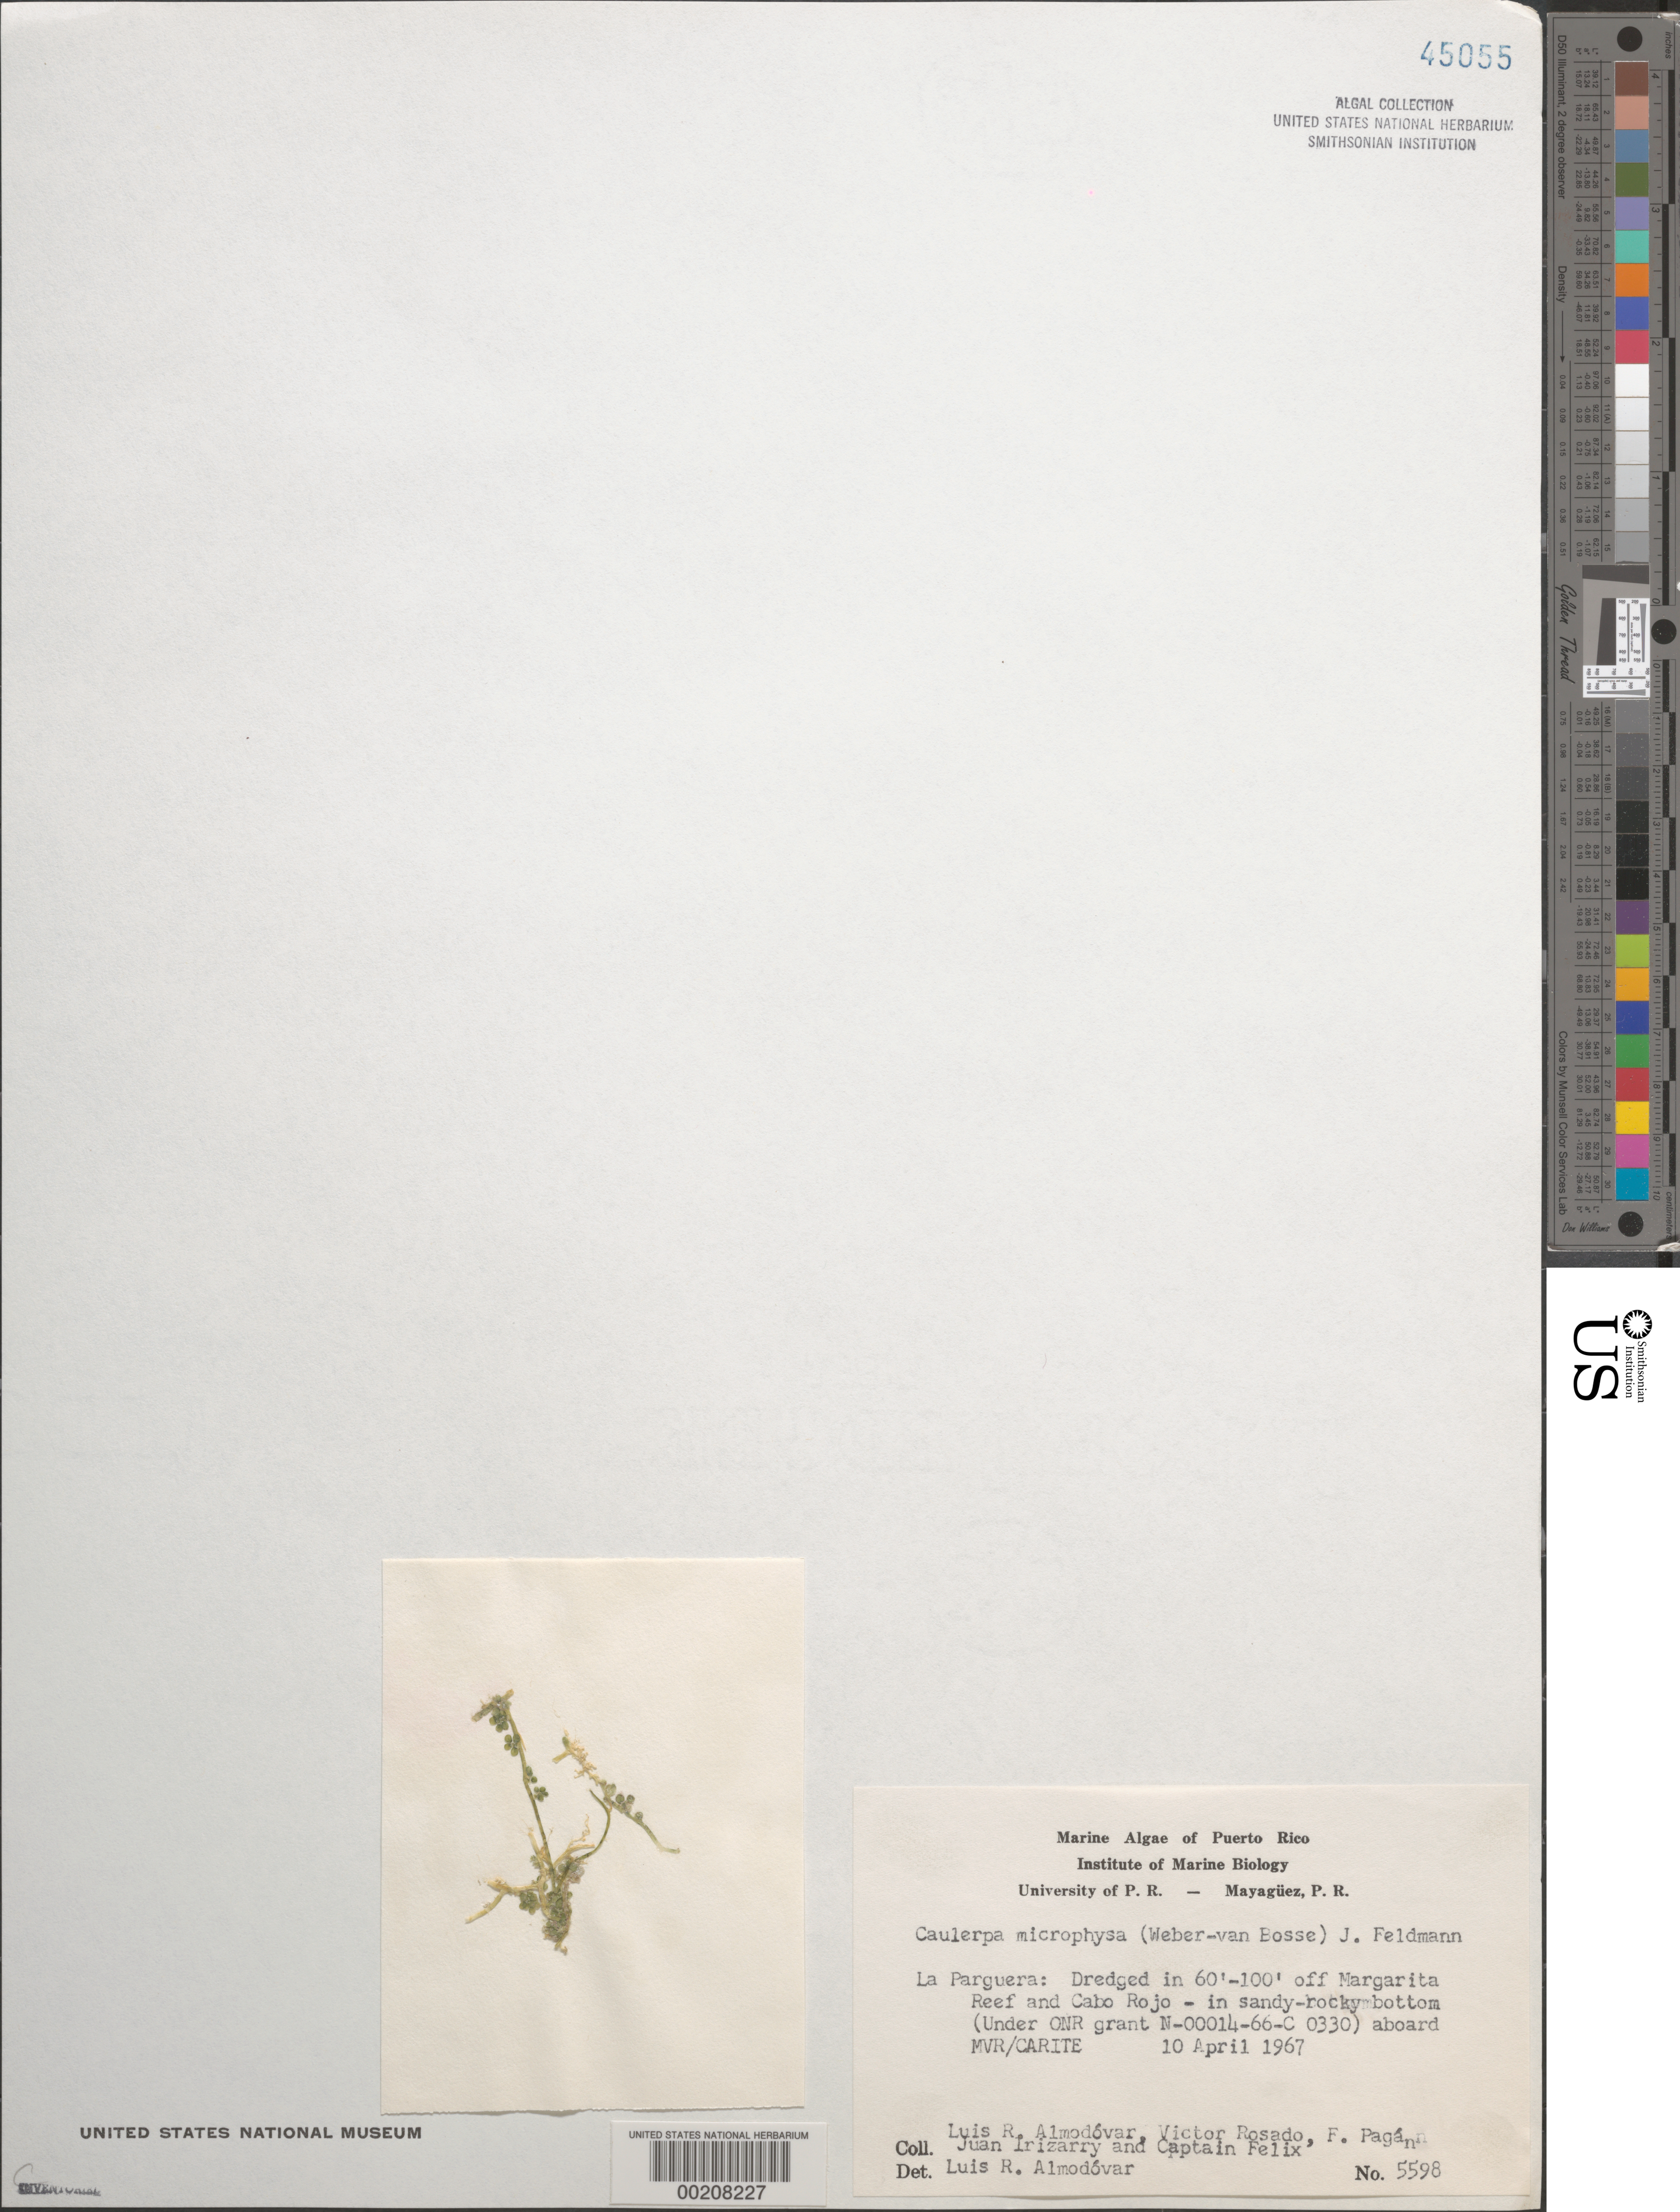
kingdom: Plantae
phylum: Chlorophyta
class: Ulvophyceae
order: Bryopsidales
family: Caulerpaceae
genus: Caulerpa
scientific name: Caulerpa microphysa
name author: (Weber Bosse) Feldmann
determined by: Almodovar, L. R.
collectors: L. Almodovar, V. Rosado, F. Pagan, J. Irizarry & C. Felix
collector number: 5598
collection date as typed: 10 Apr 1967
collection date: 1967-04-10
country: Puerto Rico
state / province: Lajas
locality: La Parguera, off Margarita Reef and Cabo Rojo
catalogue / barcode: US 45055